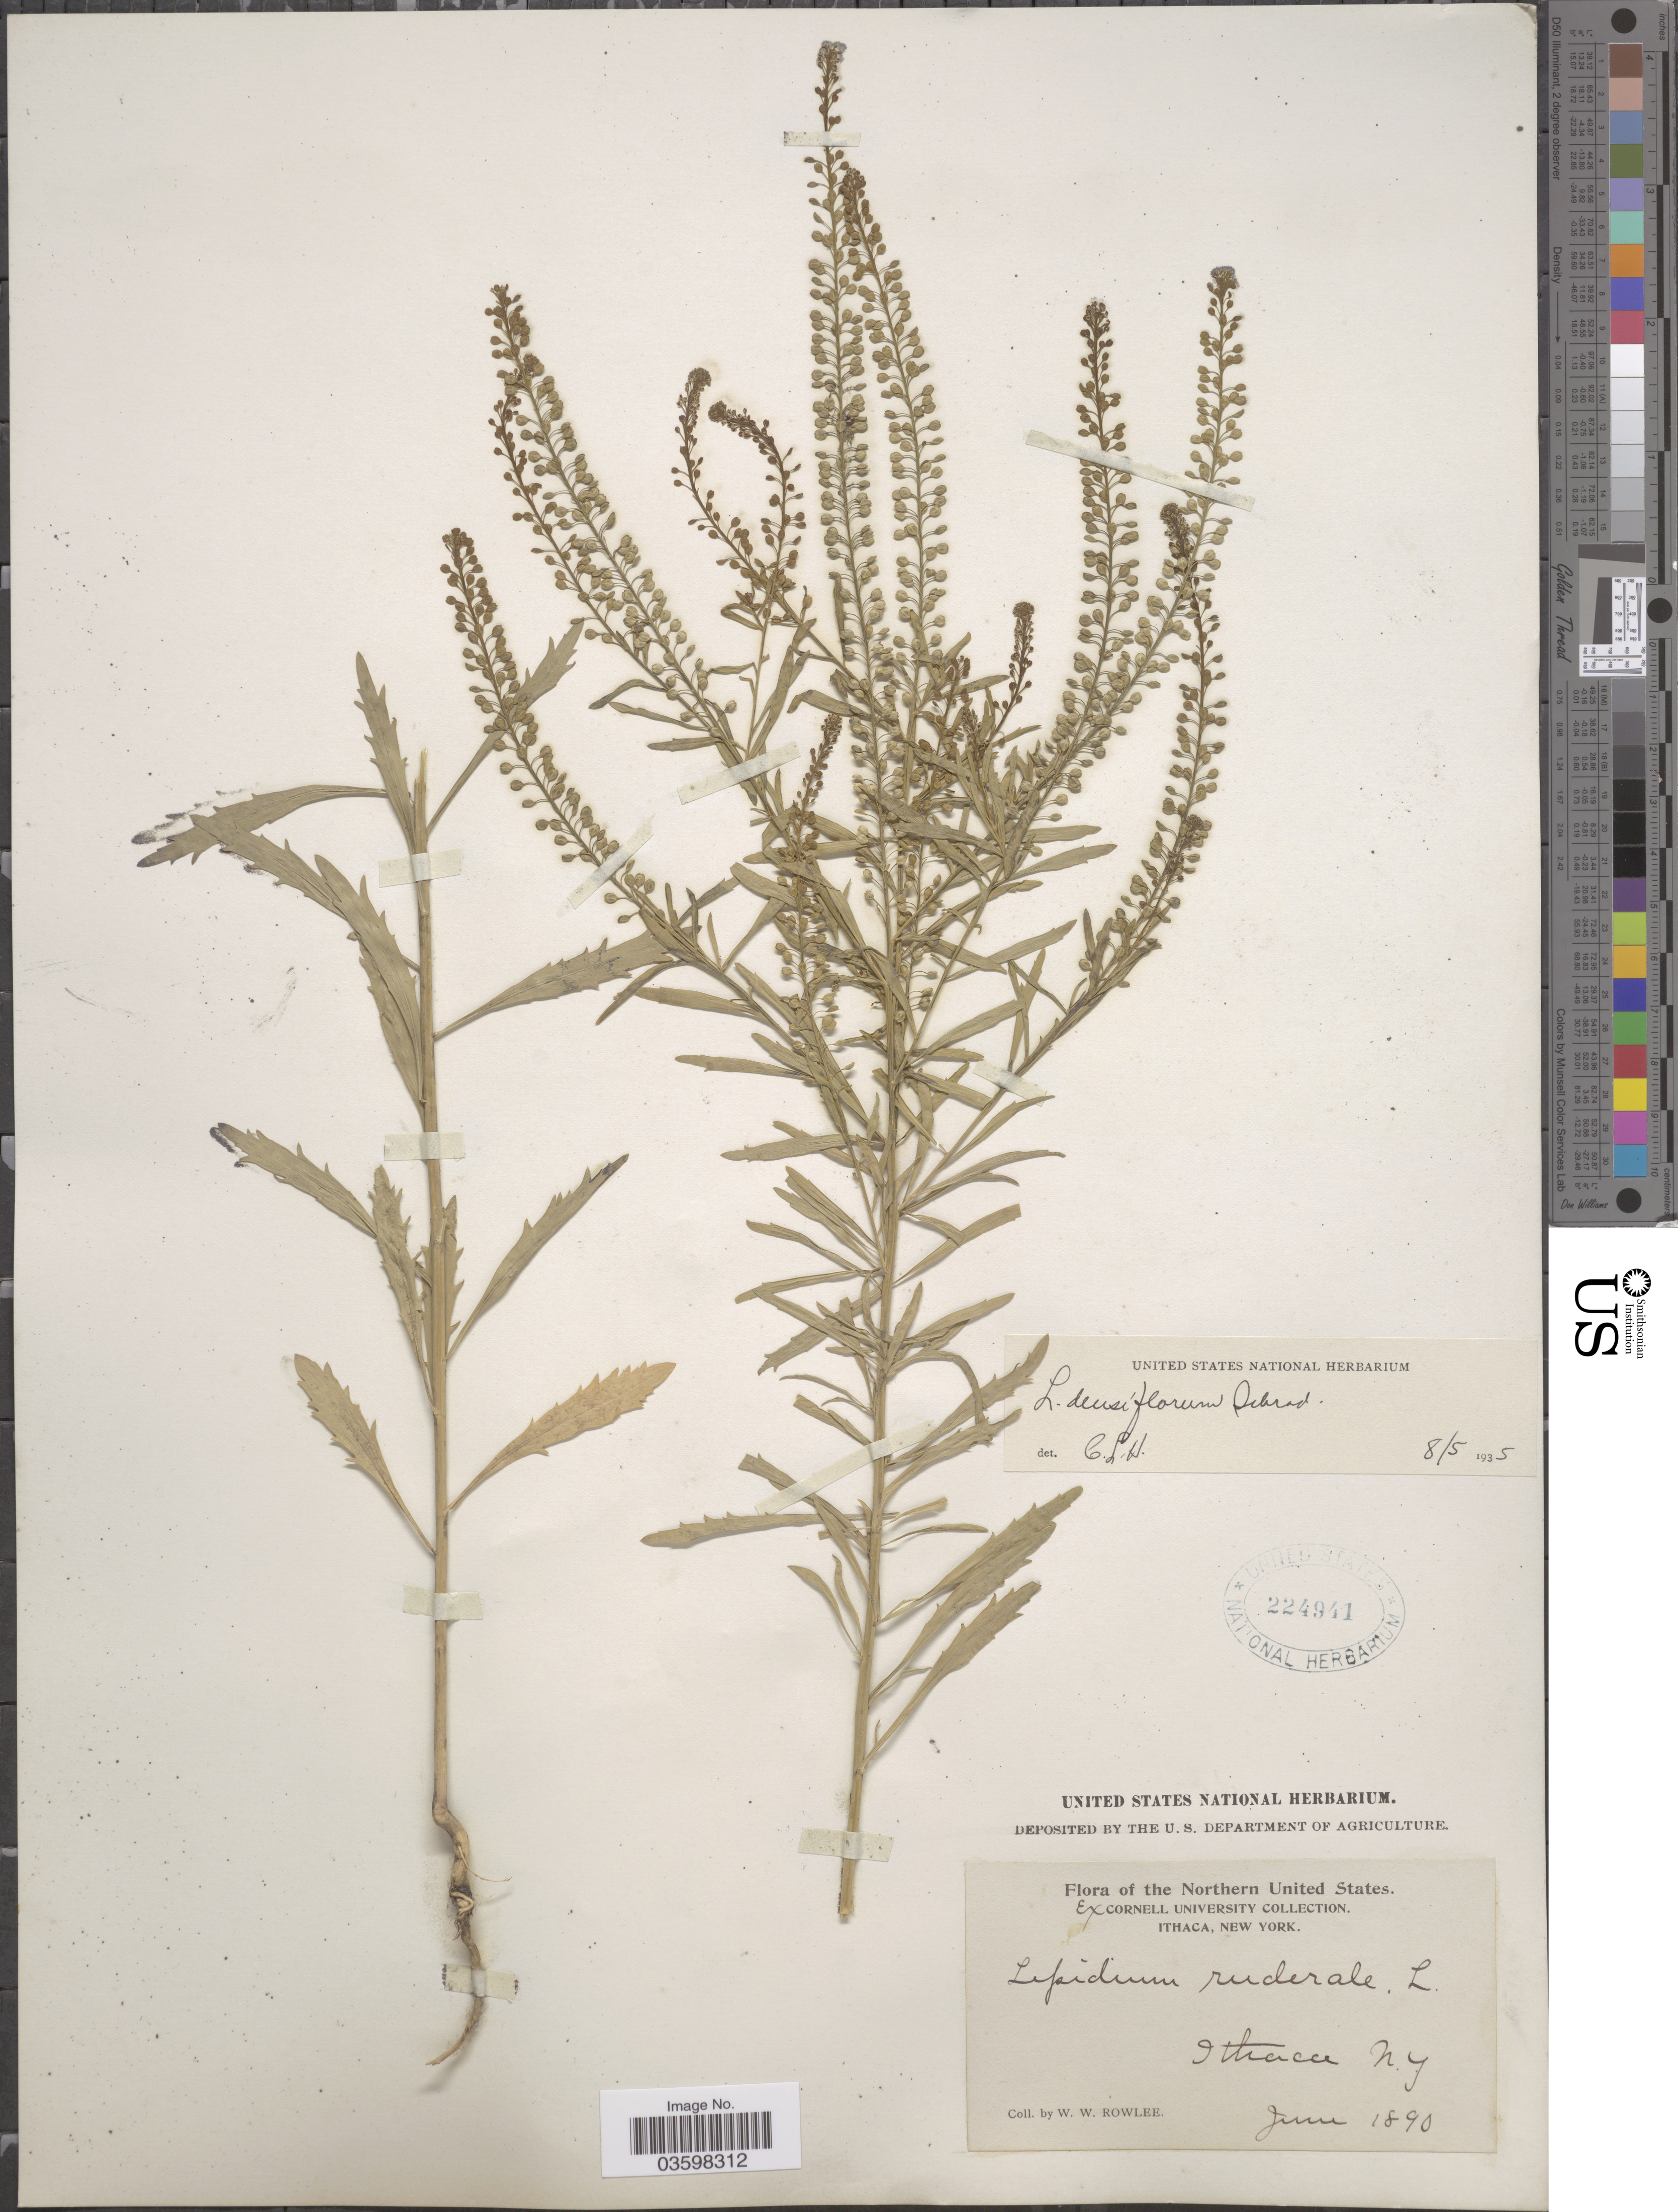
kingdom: Plantae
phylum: Tracheophyta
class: Magnoliopsida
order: Brassicales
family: Brassicaceae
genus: Lepidium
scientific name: Lepidium densiflorum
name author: Schrad.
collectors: W. W. Rowlee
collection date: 1890-06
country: United States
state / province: New York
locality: Northern United States. Ithaca.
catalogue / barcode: US 224941